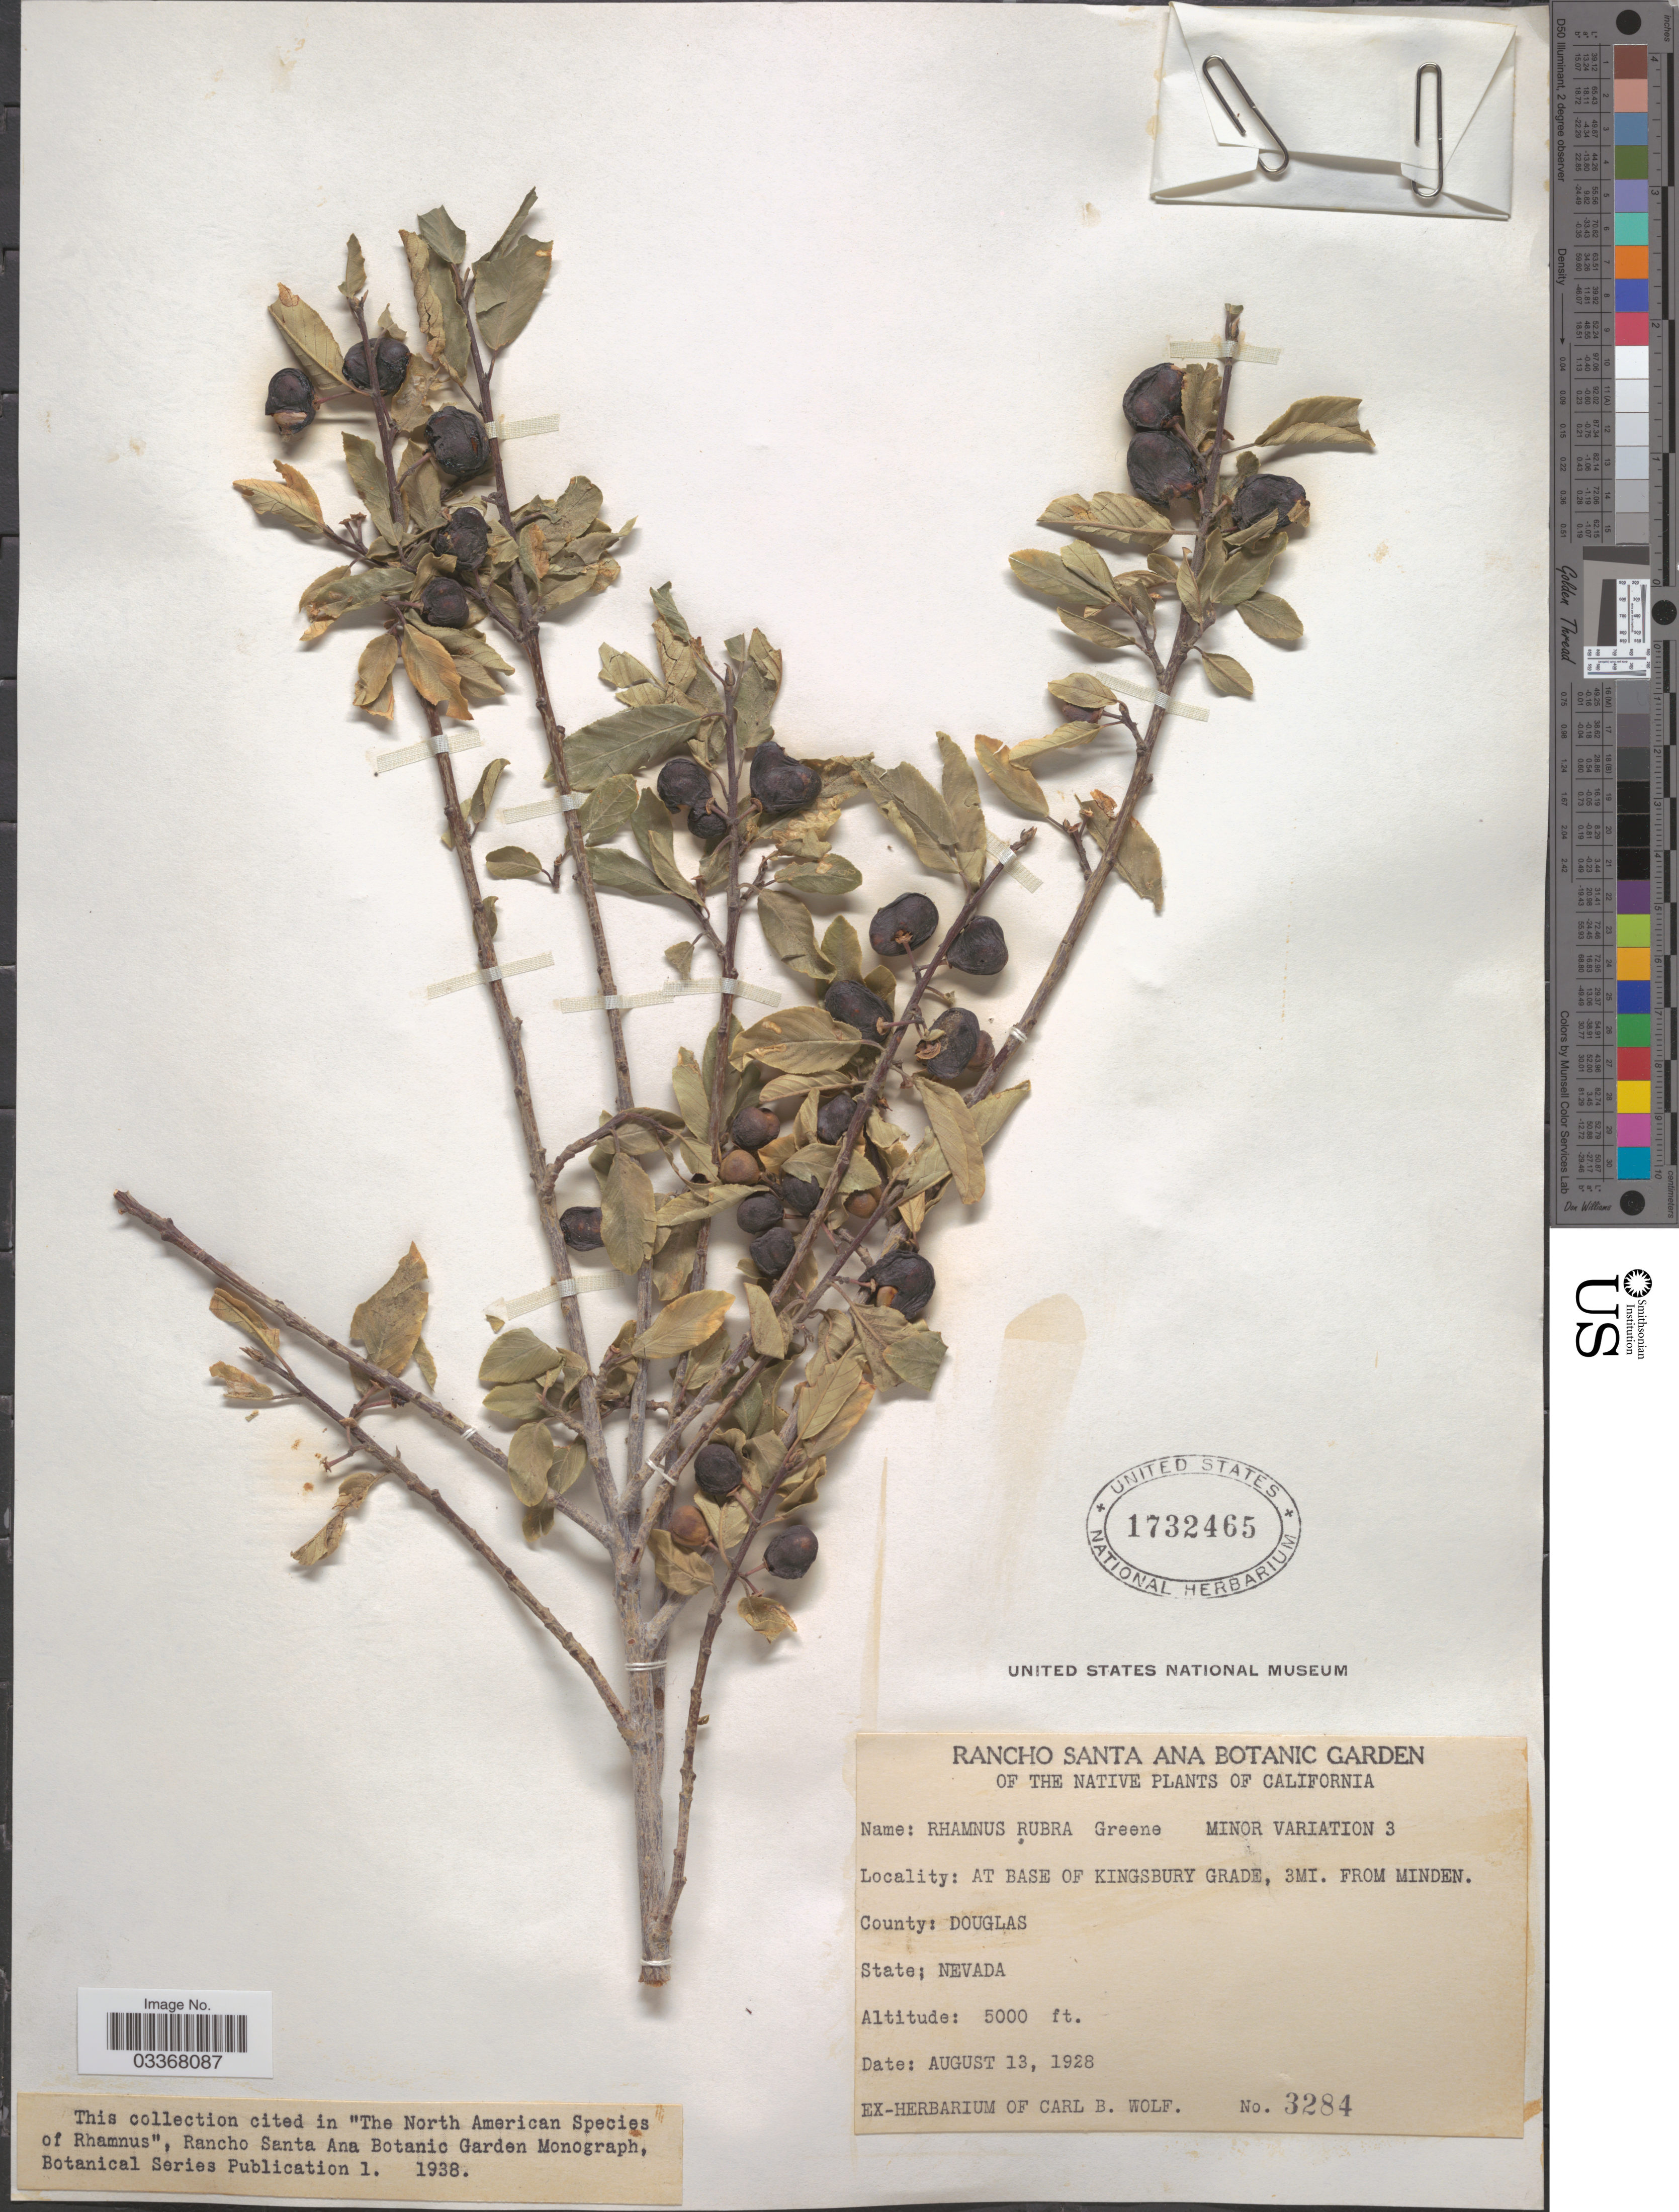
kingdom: Plantae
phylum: Tracheophyta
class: Magnoliopsida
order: Rosales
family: Rhamnaceae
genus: Frangula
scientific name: Frangula rubra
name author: (Greene) Grubov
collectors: ex herb. Carl B. Wolf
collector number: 3284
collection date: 1928-08-13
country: United States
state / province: Nevada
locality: At base of Kingsbury Grade, 3mi. from Minden, County: Douglas.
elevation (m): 1524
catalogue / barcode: US 1732465